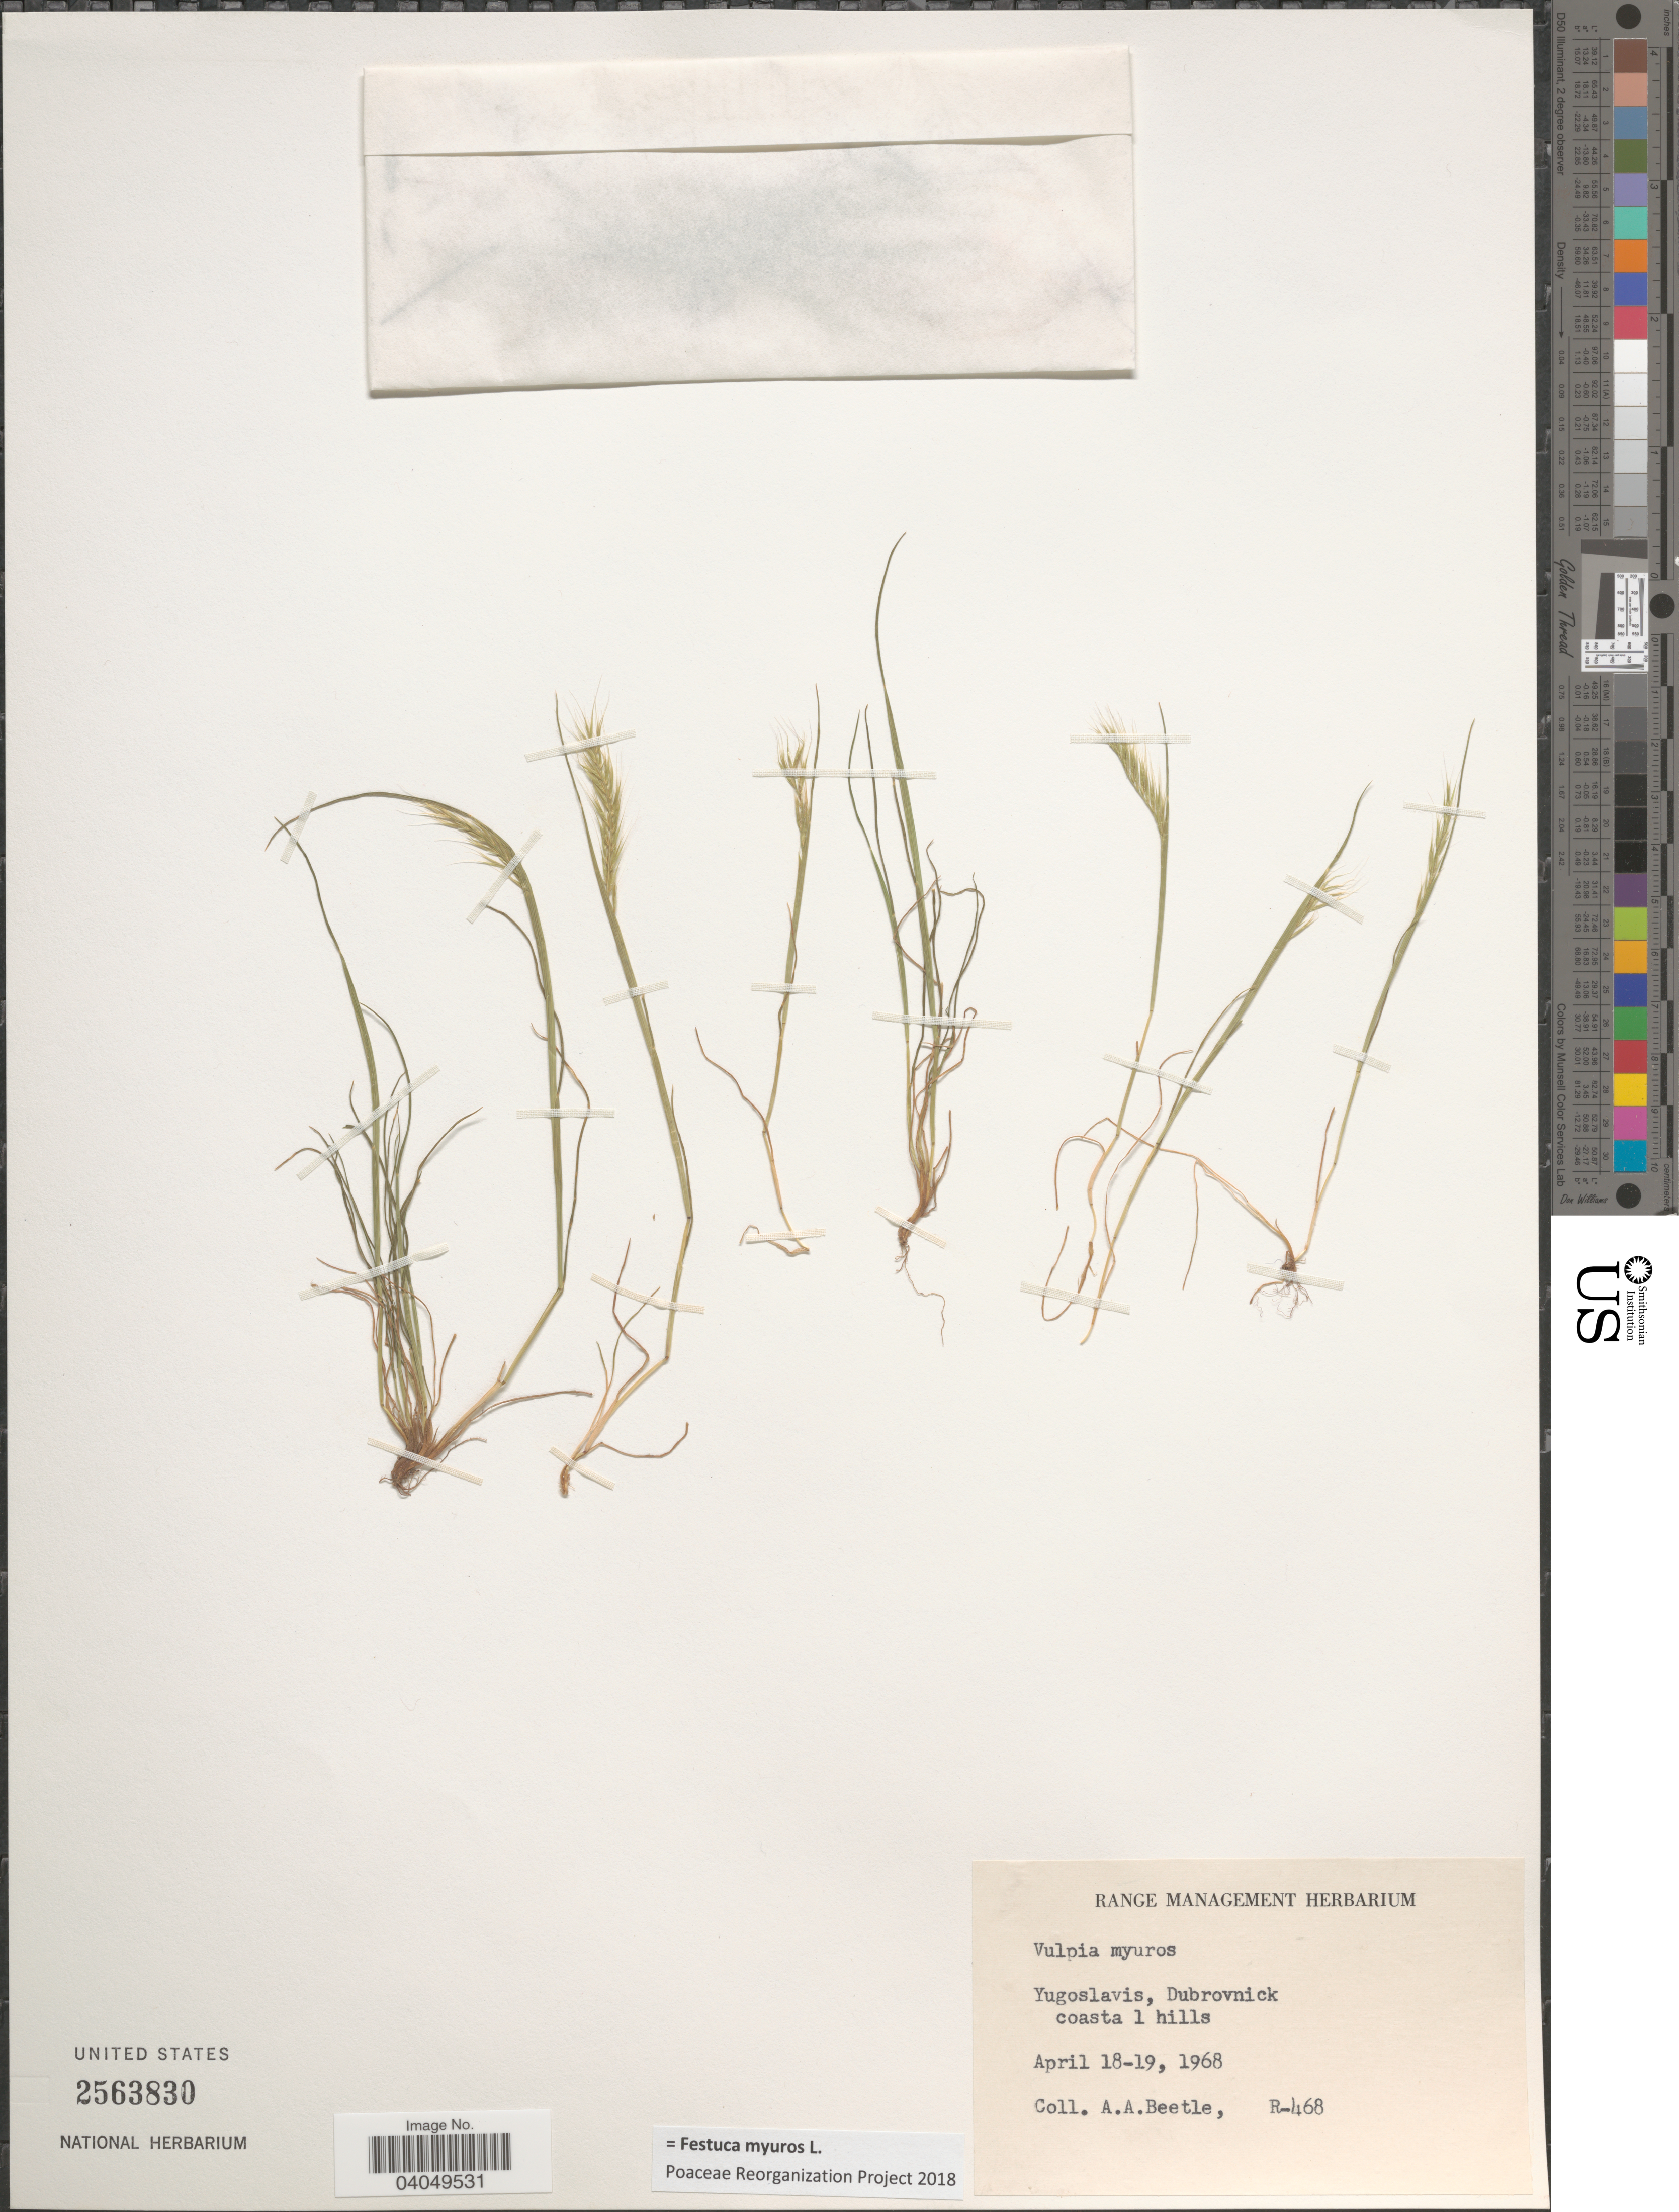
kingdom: Plantae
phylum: Tracheophyta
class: Liliopsida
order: Poales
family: Poaceae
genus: Festuca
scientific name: Festuca myuros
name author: L.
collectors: A. A. Beetle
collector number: R-468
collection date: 1968-04-18/1968-04-19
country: Croatia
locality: Yugoslavis, Dubrovnick coastal hills.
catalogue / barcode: US 2563830